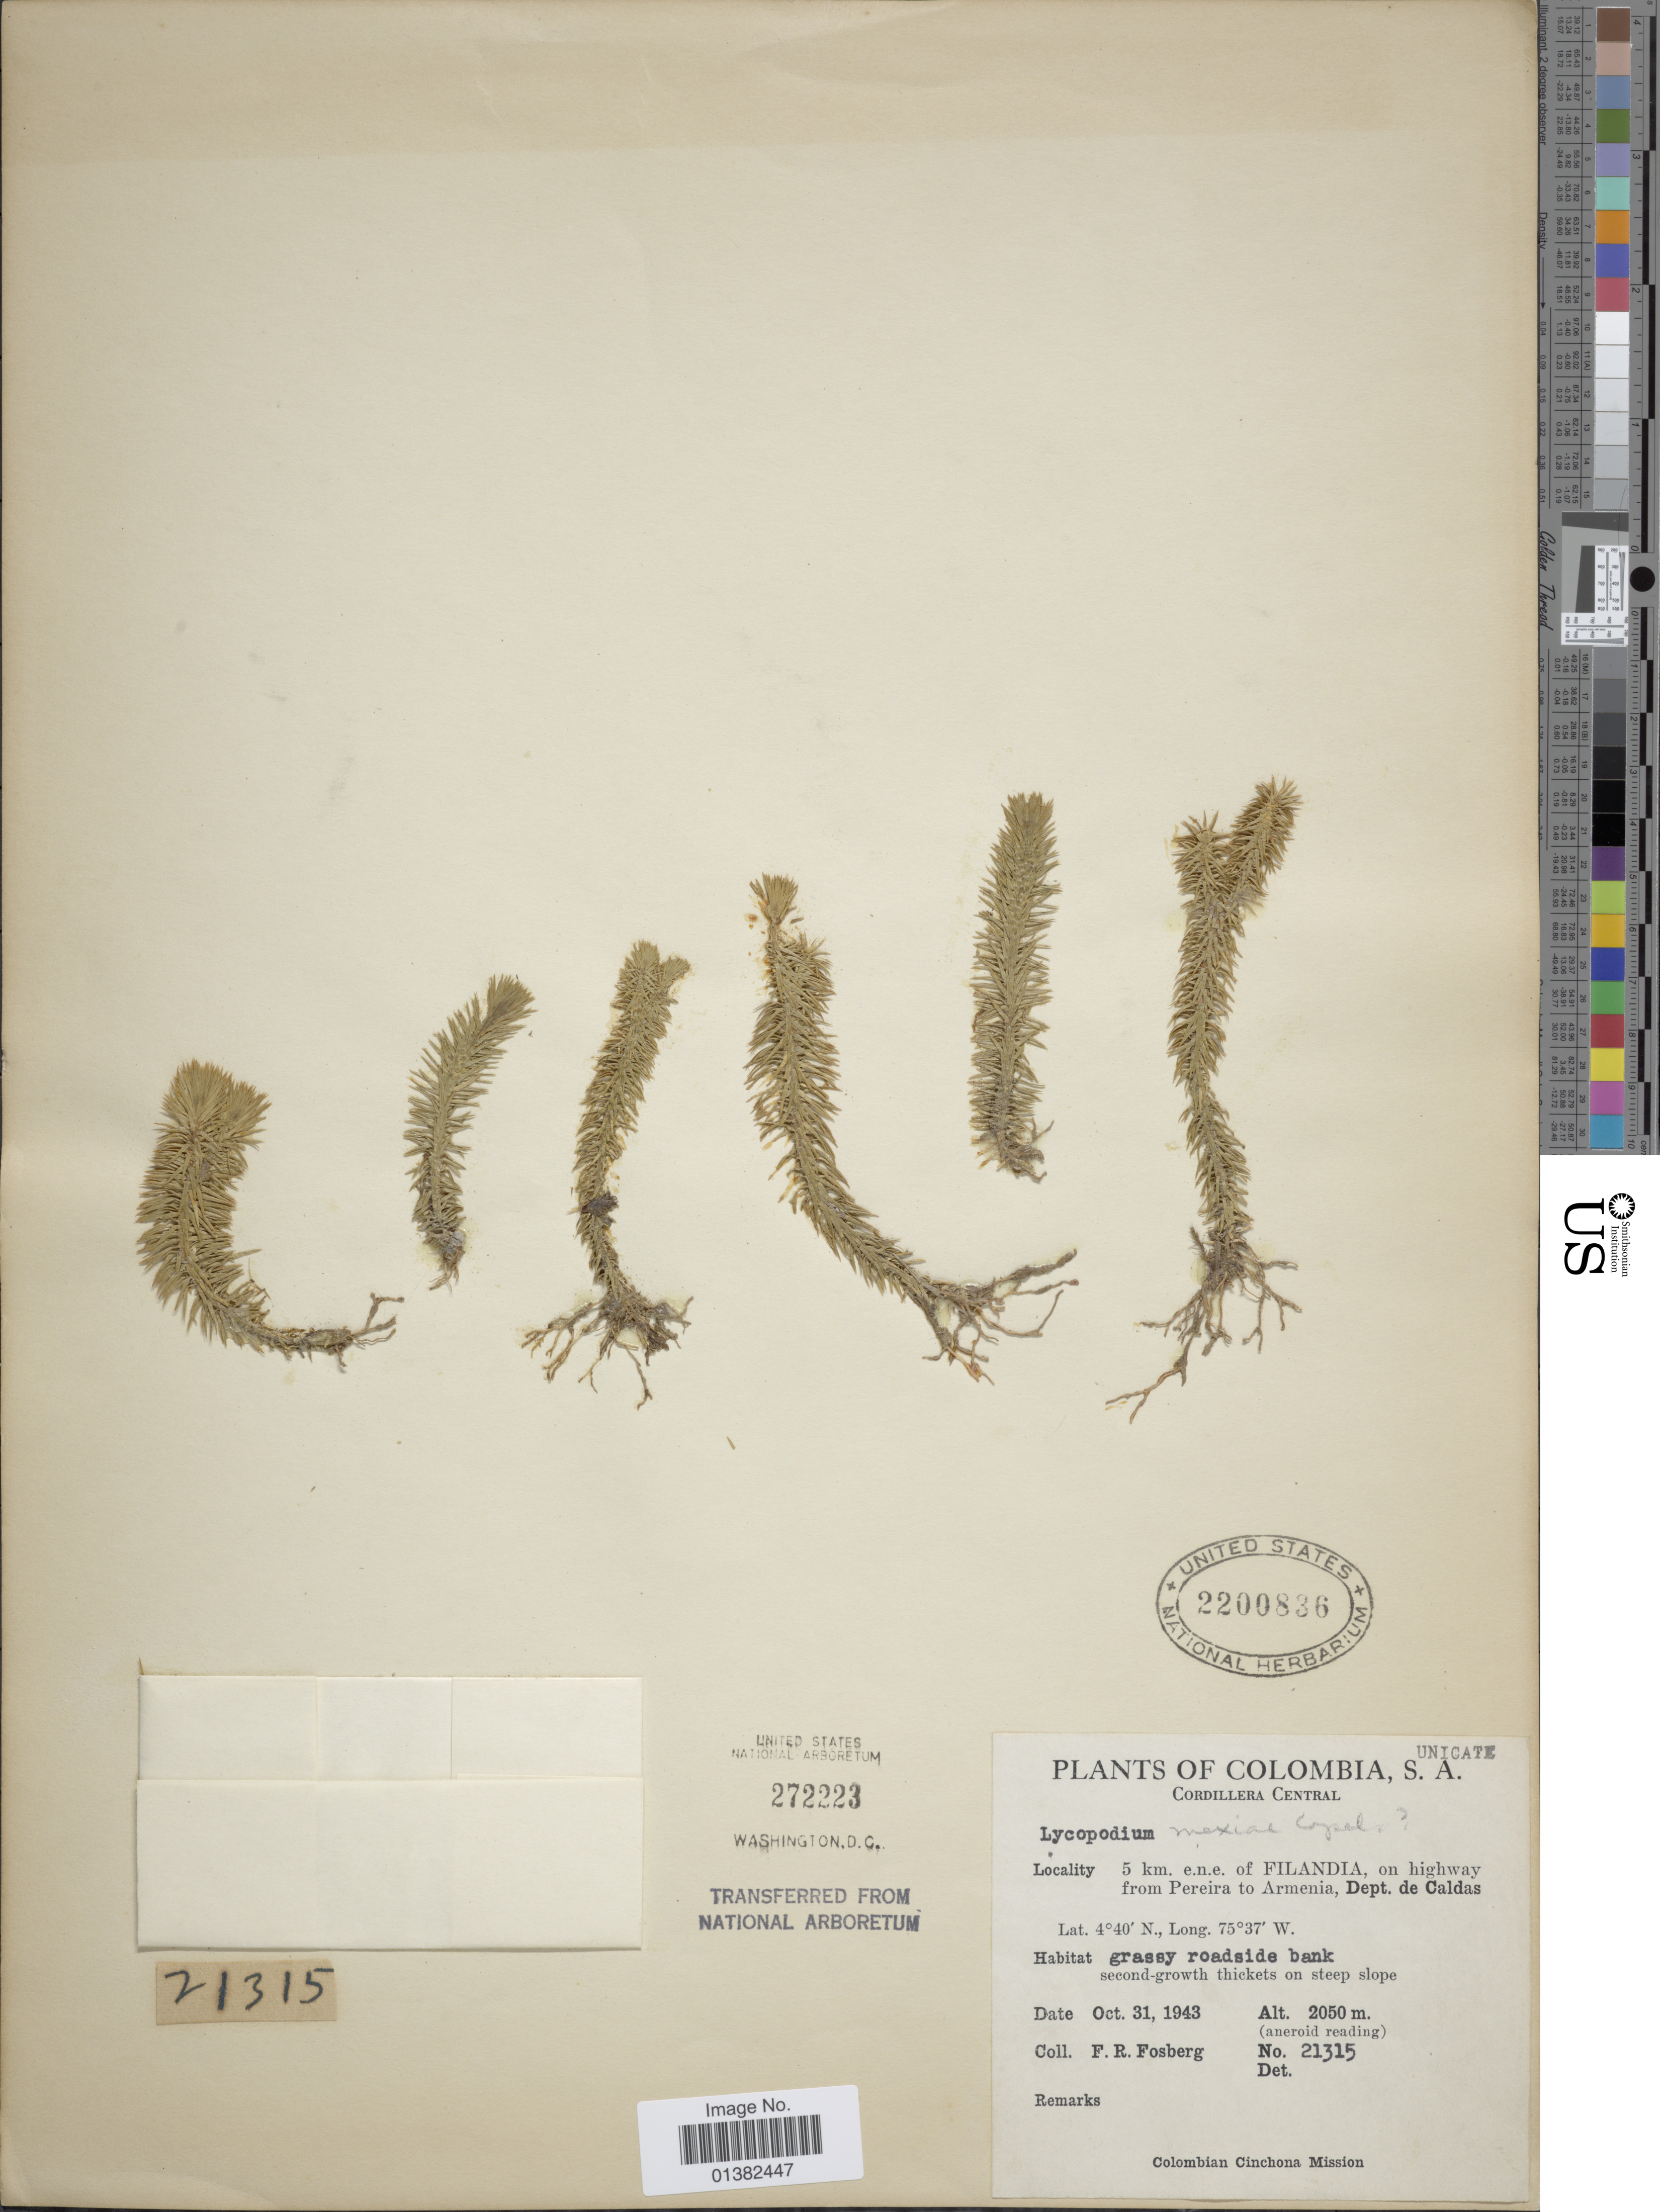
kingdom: Plantae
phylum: Tracheophyta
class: Lycopodiopsida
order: Lycopodiales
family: Lycopodiaceae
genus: Phlegmariurus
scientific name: Phlegmariurus reflexus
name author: (Lam.) B. Øllg.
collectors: F. R. Fosberg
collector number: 21315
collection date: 1943-10-31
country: Colombia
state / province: Caldas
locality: Cordillera Central, 5 km. e.n.e. of Filandia, on highway from Pereira to Armenia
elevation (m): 2050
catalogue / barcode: US 2200836